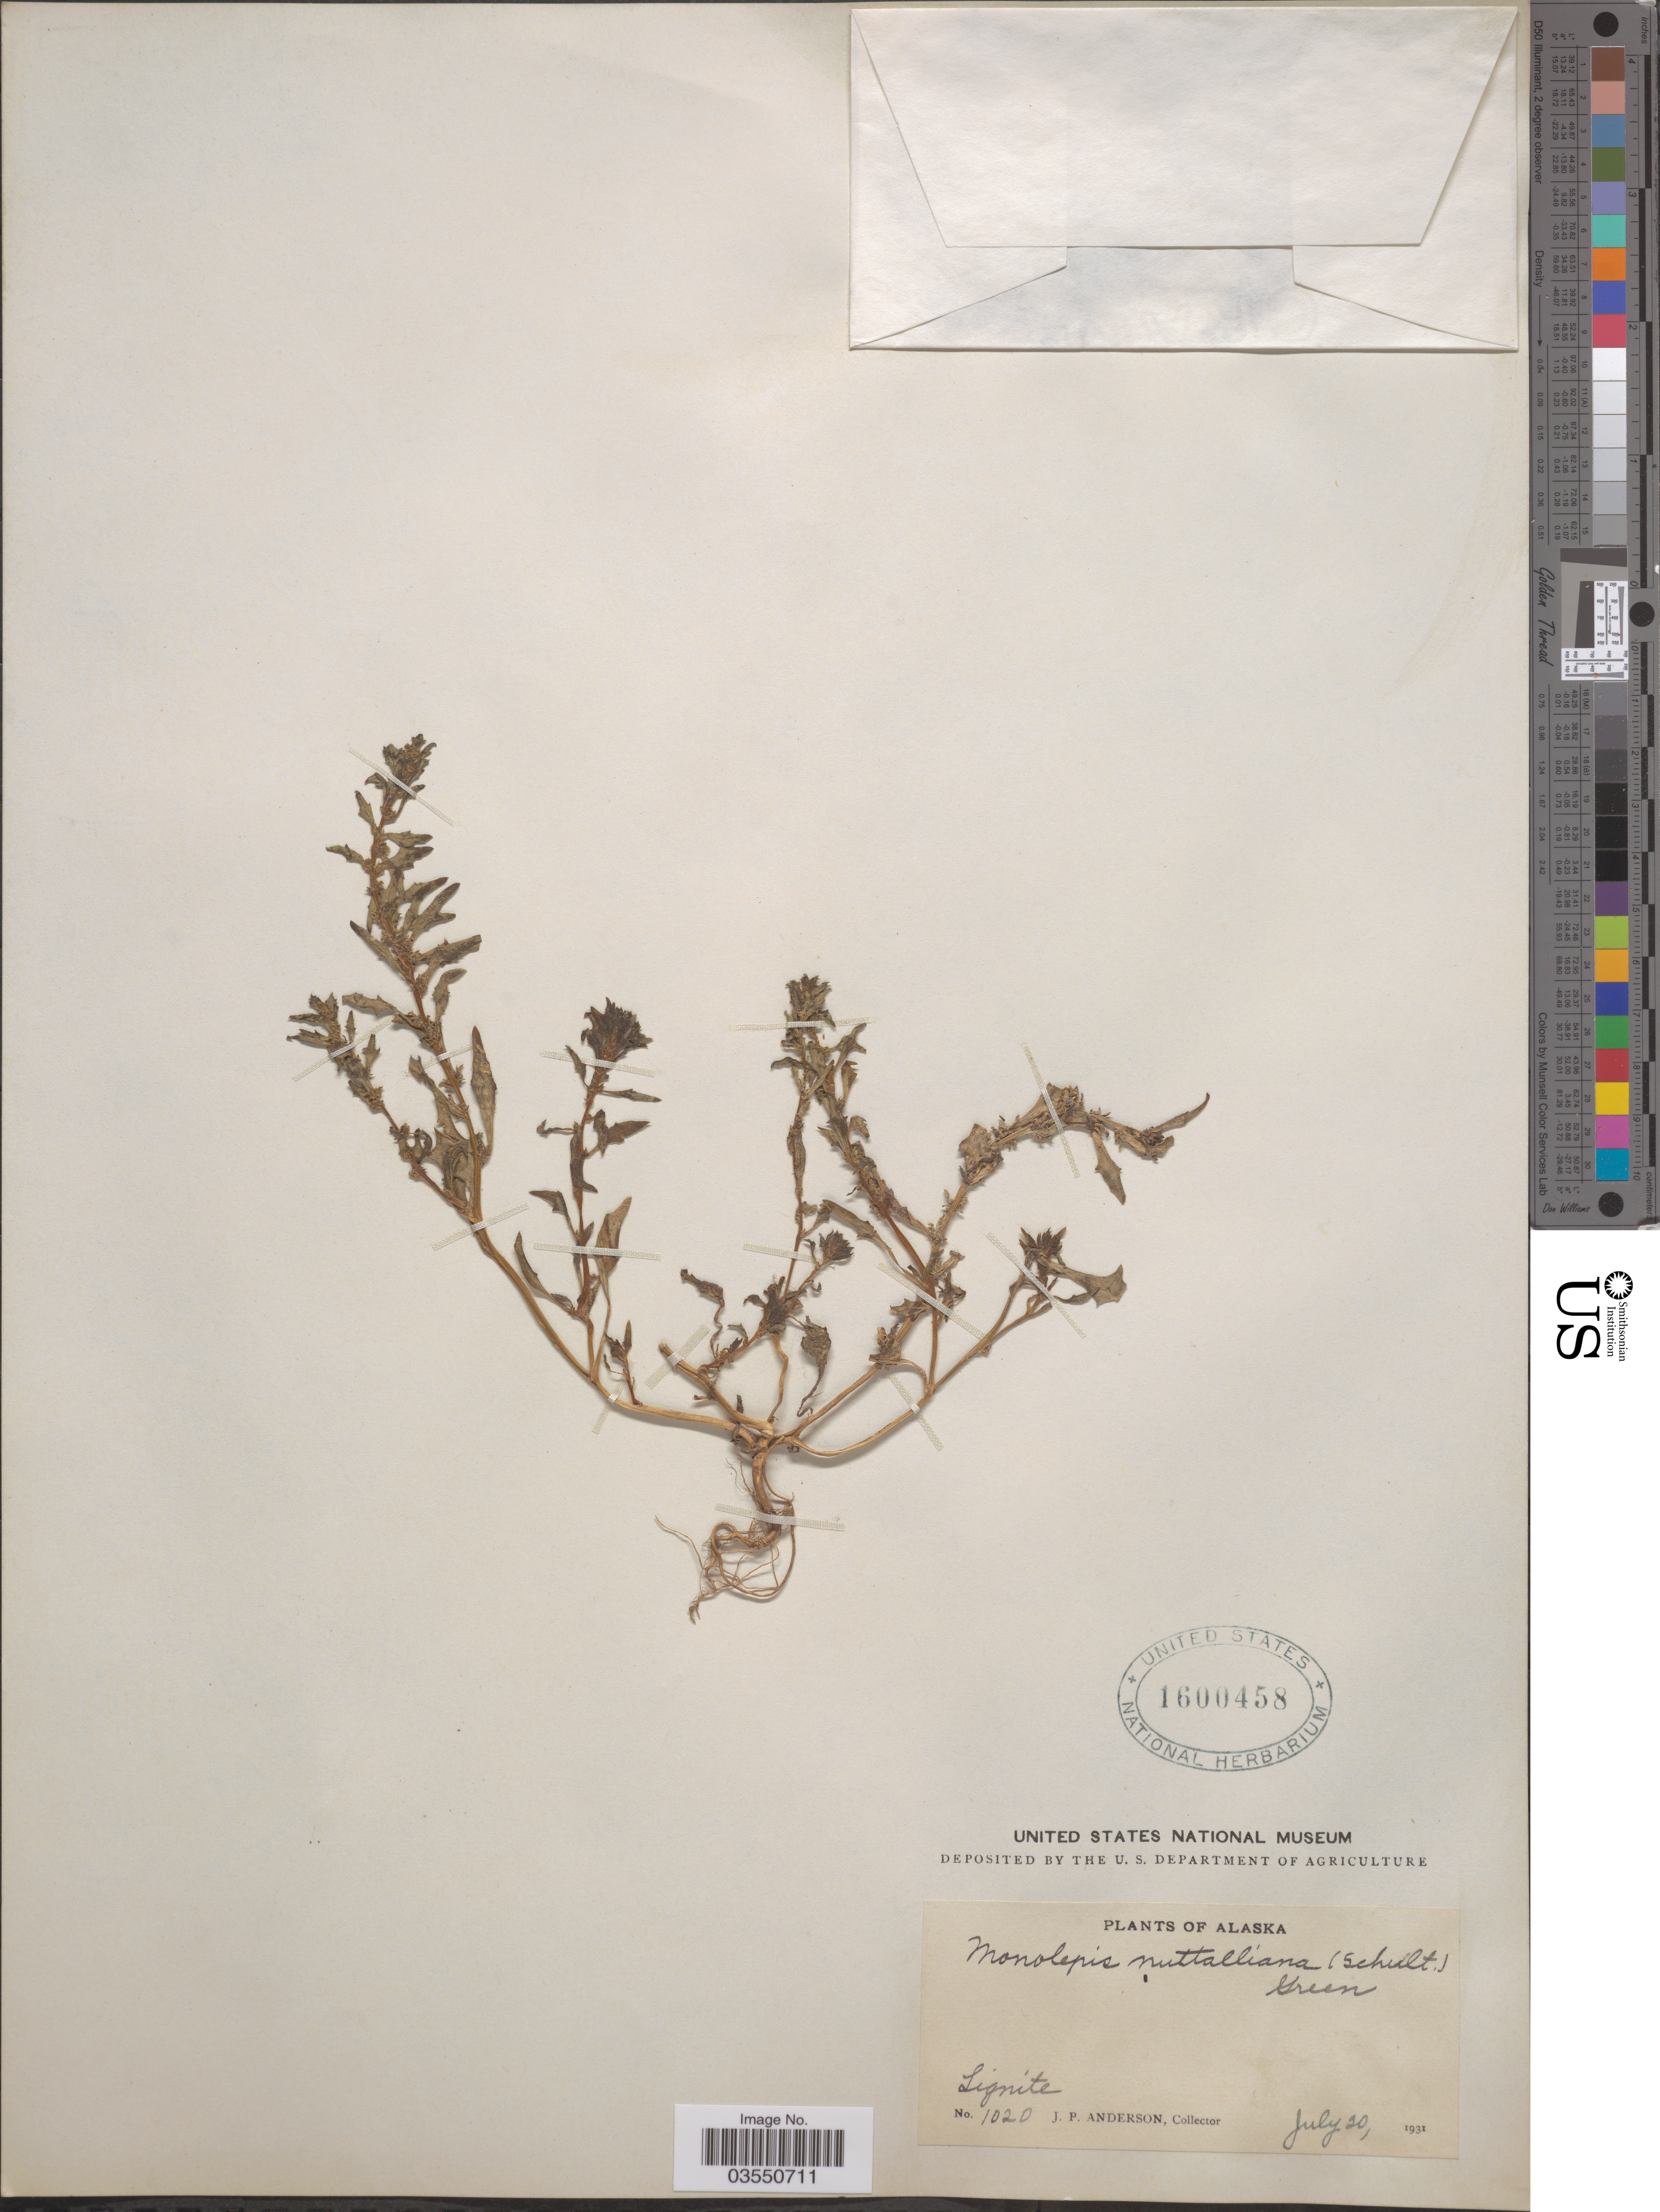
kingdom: Plantae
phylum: Tracheophyta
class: Magnoliopsida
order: Caryophyllales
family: Amaranthaceae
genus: Blitum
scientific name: Blitum nuttallianum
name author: Schult.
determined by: U.S. National Herbarium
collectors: J. P. Anderson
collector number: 1020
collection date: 1931-07-20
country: United States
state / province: Alaska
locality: Lignite.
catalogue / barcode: US 1600458